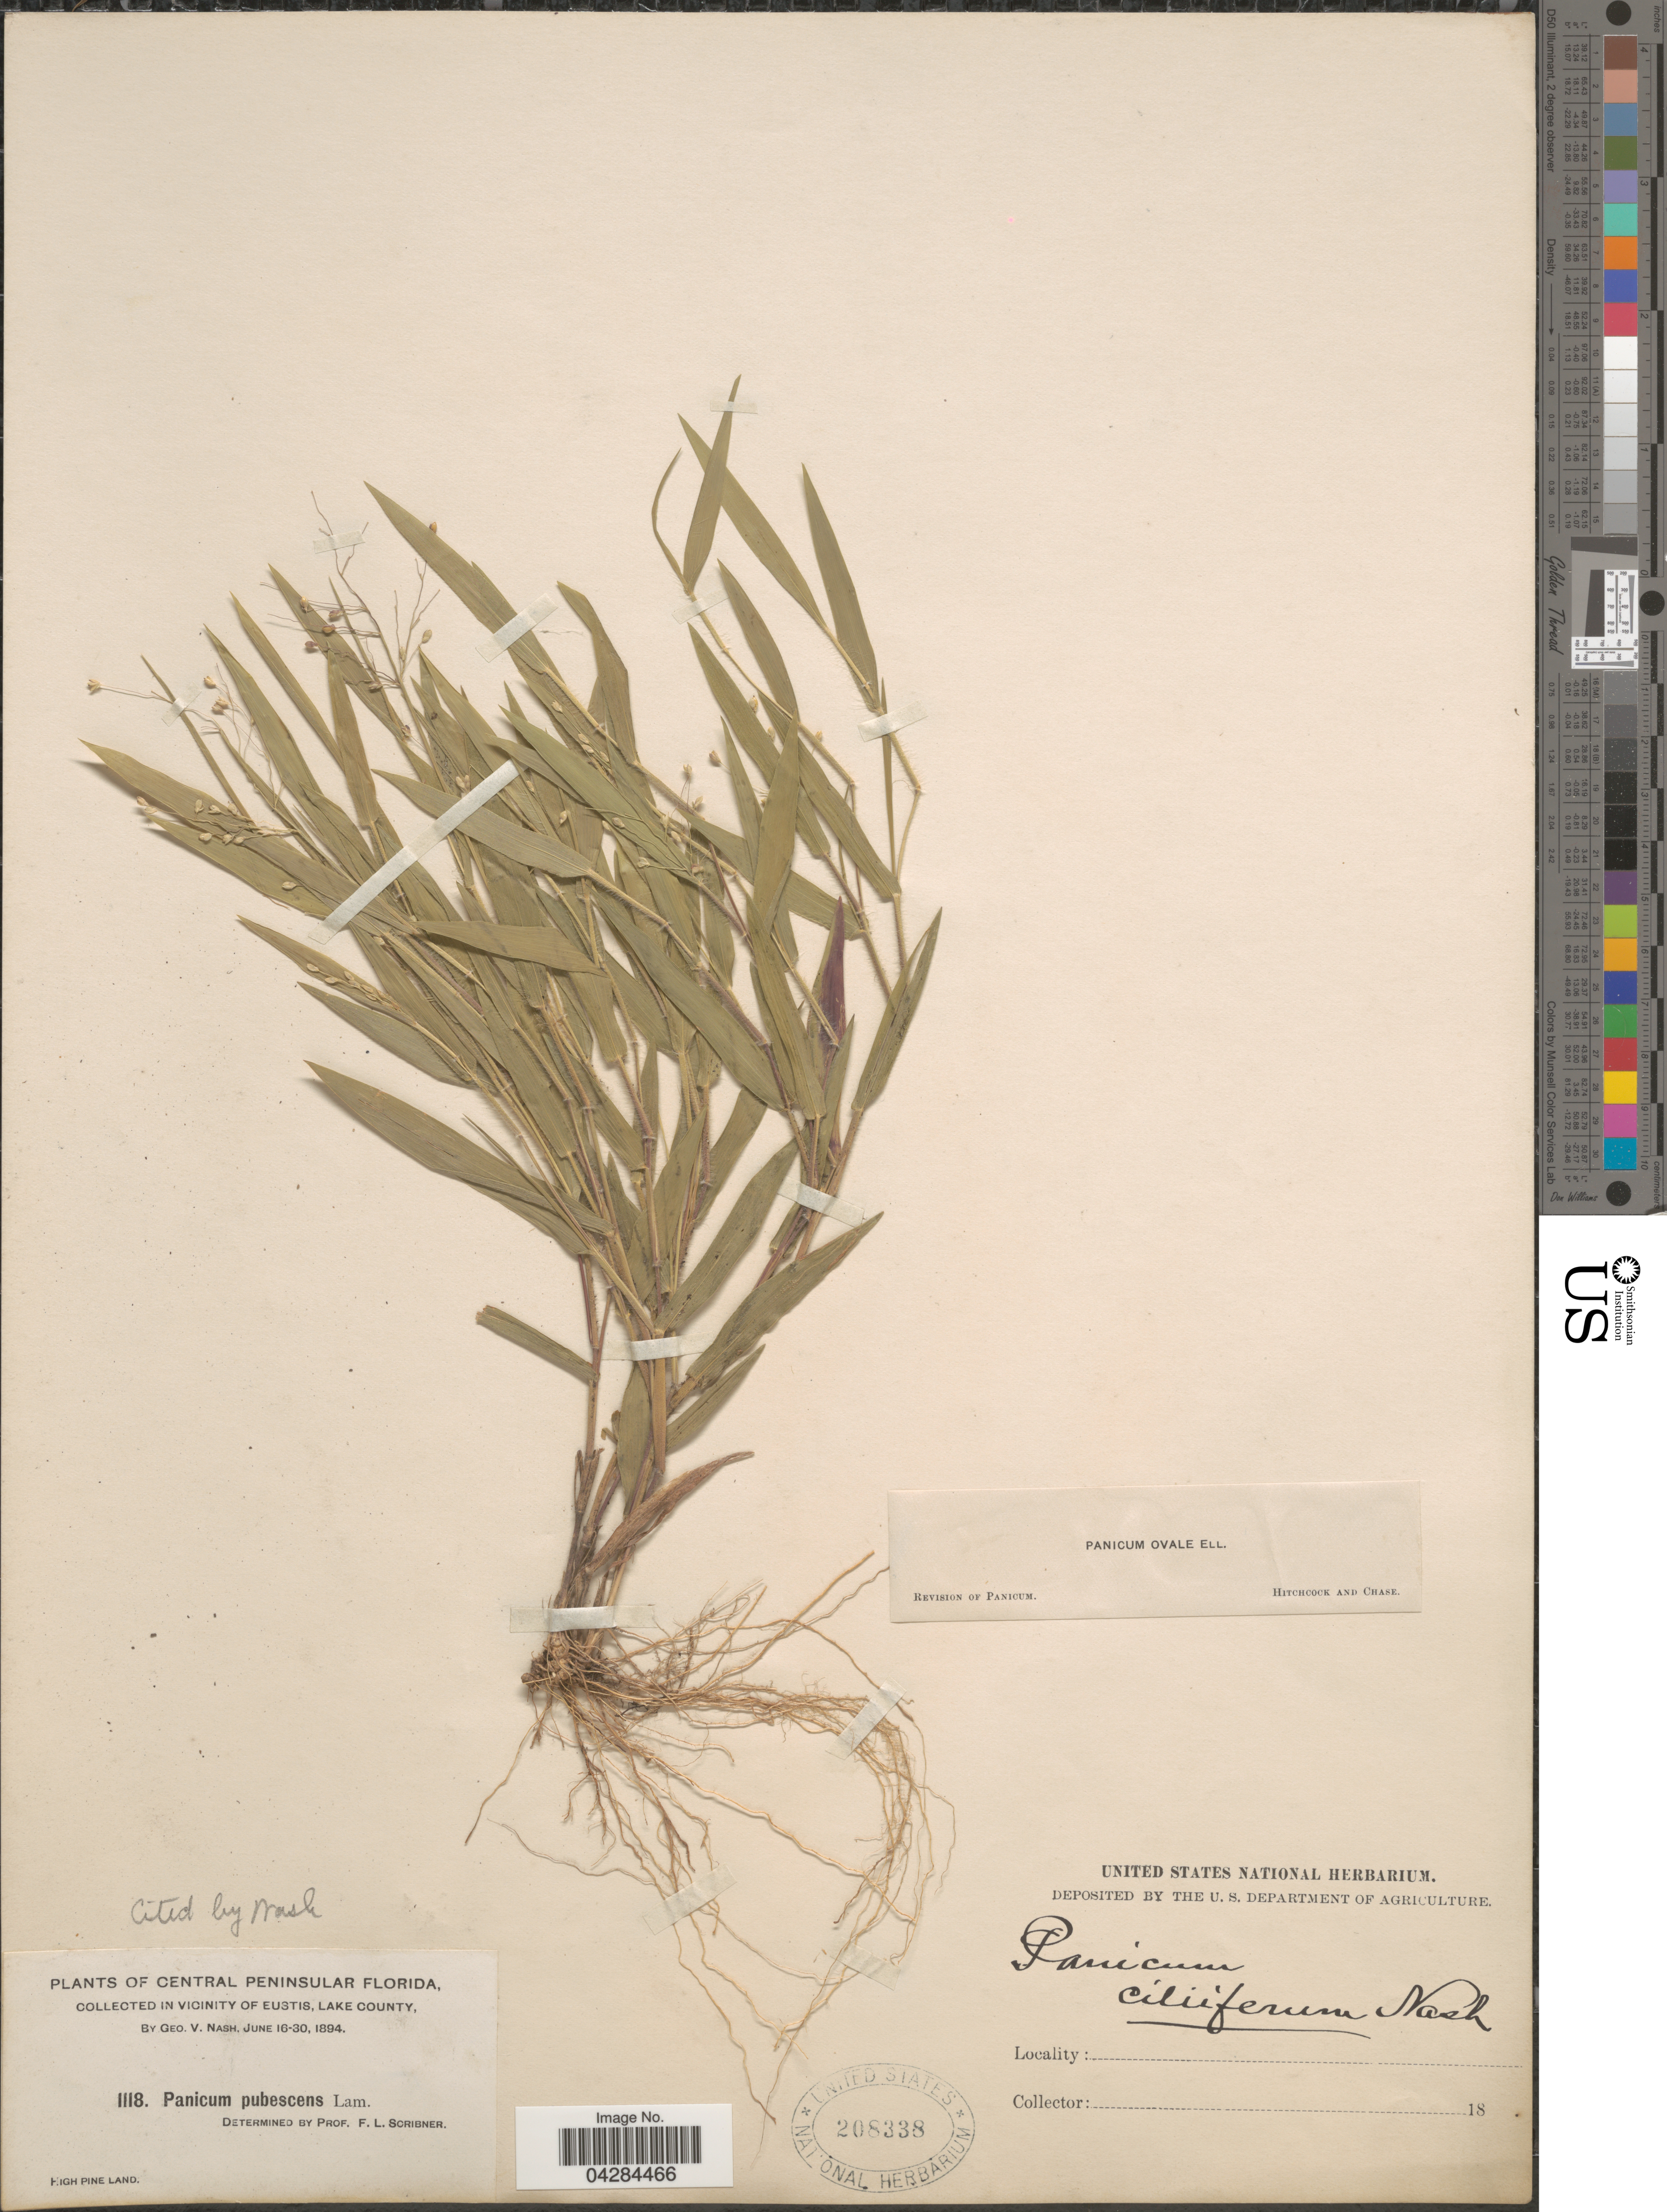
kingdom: Plantae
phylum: Tracheophyta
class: Liliopsida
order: Poales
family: Poaceae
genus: Dichanthelium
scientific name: Dichanthelium ovale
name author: (Elliott) Gould & C.A. Clark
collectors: G. V. Nash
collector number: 1118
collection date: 1894-06-16/1894-06-30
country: United States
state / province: Florida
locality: Central Peninsular Florida, in vicinity of Eustis, Lake County. High Pine Land.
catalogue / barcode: US 208338